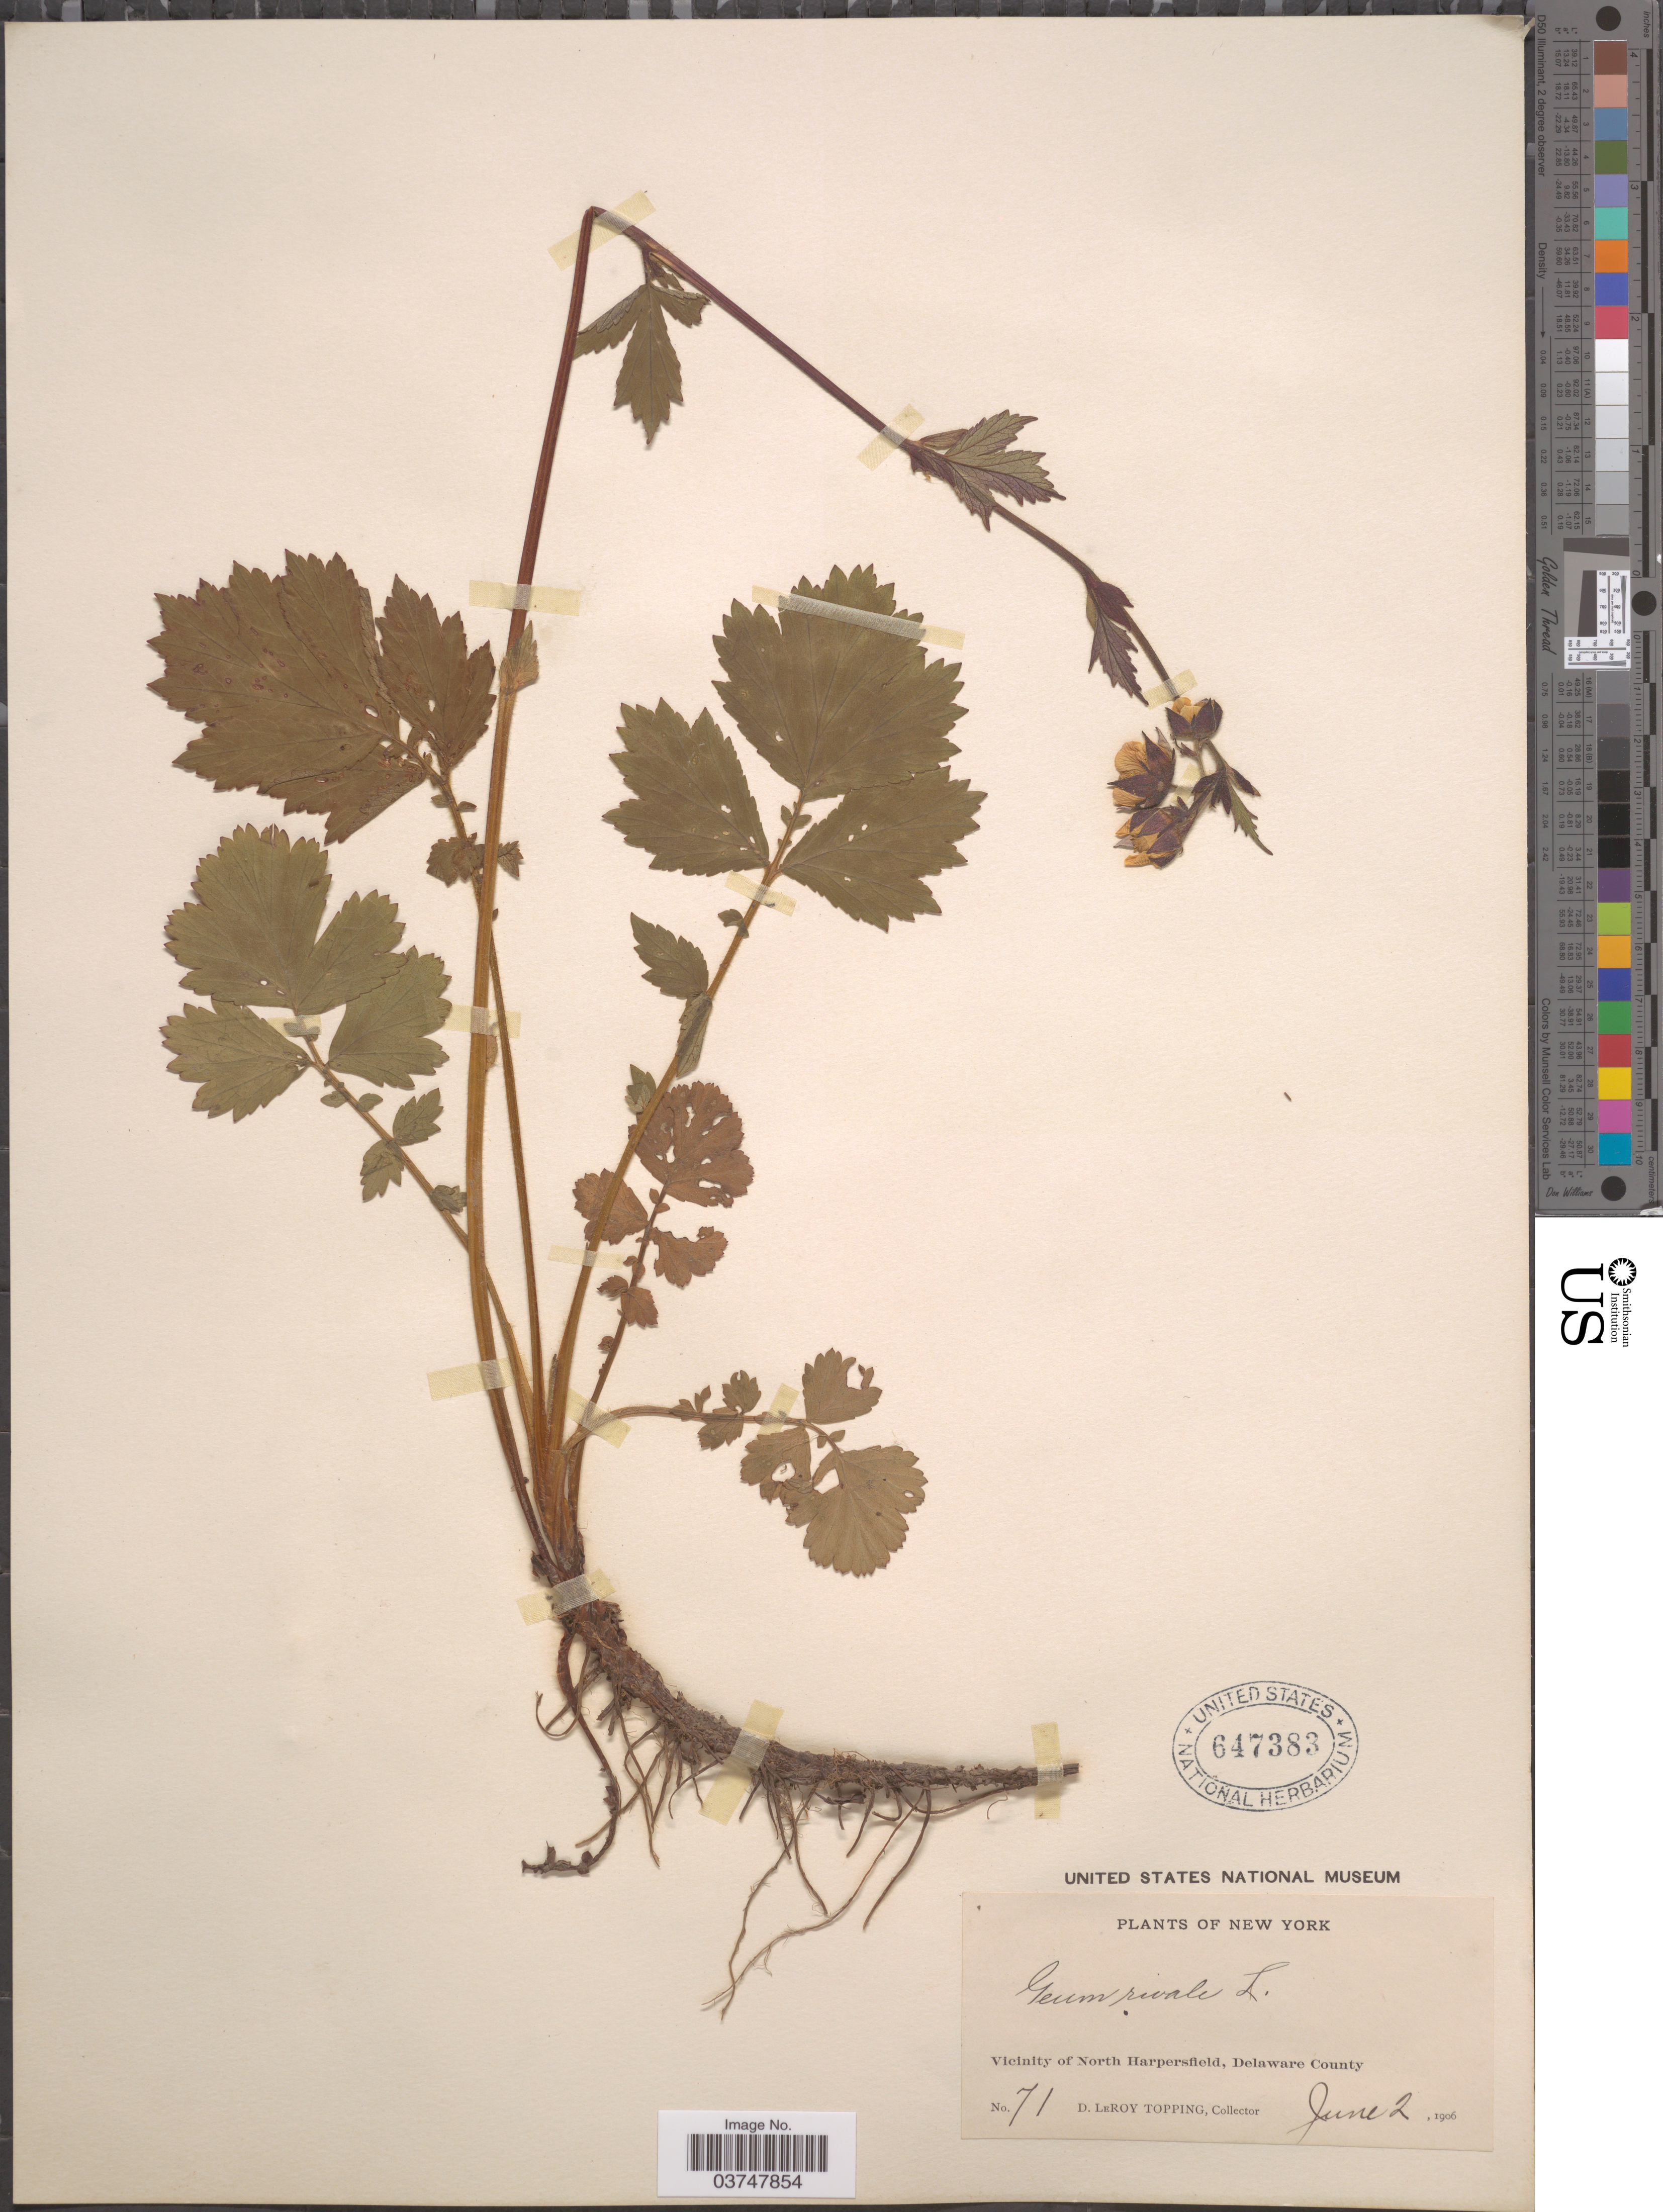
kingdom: Plantae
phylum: Tracheophyta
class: Magnoliopsida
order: Rosales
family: Rosaceae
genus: Geum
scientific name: Geum rivale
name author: L.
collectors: D. L. Topping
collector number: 71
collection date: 1906-06-02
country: United States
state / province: New York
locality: Vicinity of North Harpersfield, Delaware County.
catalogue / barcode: US 647383